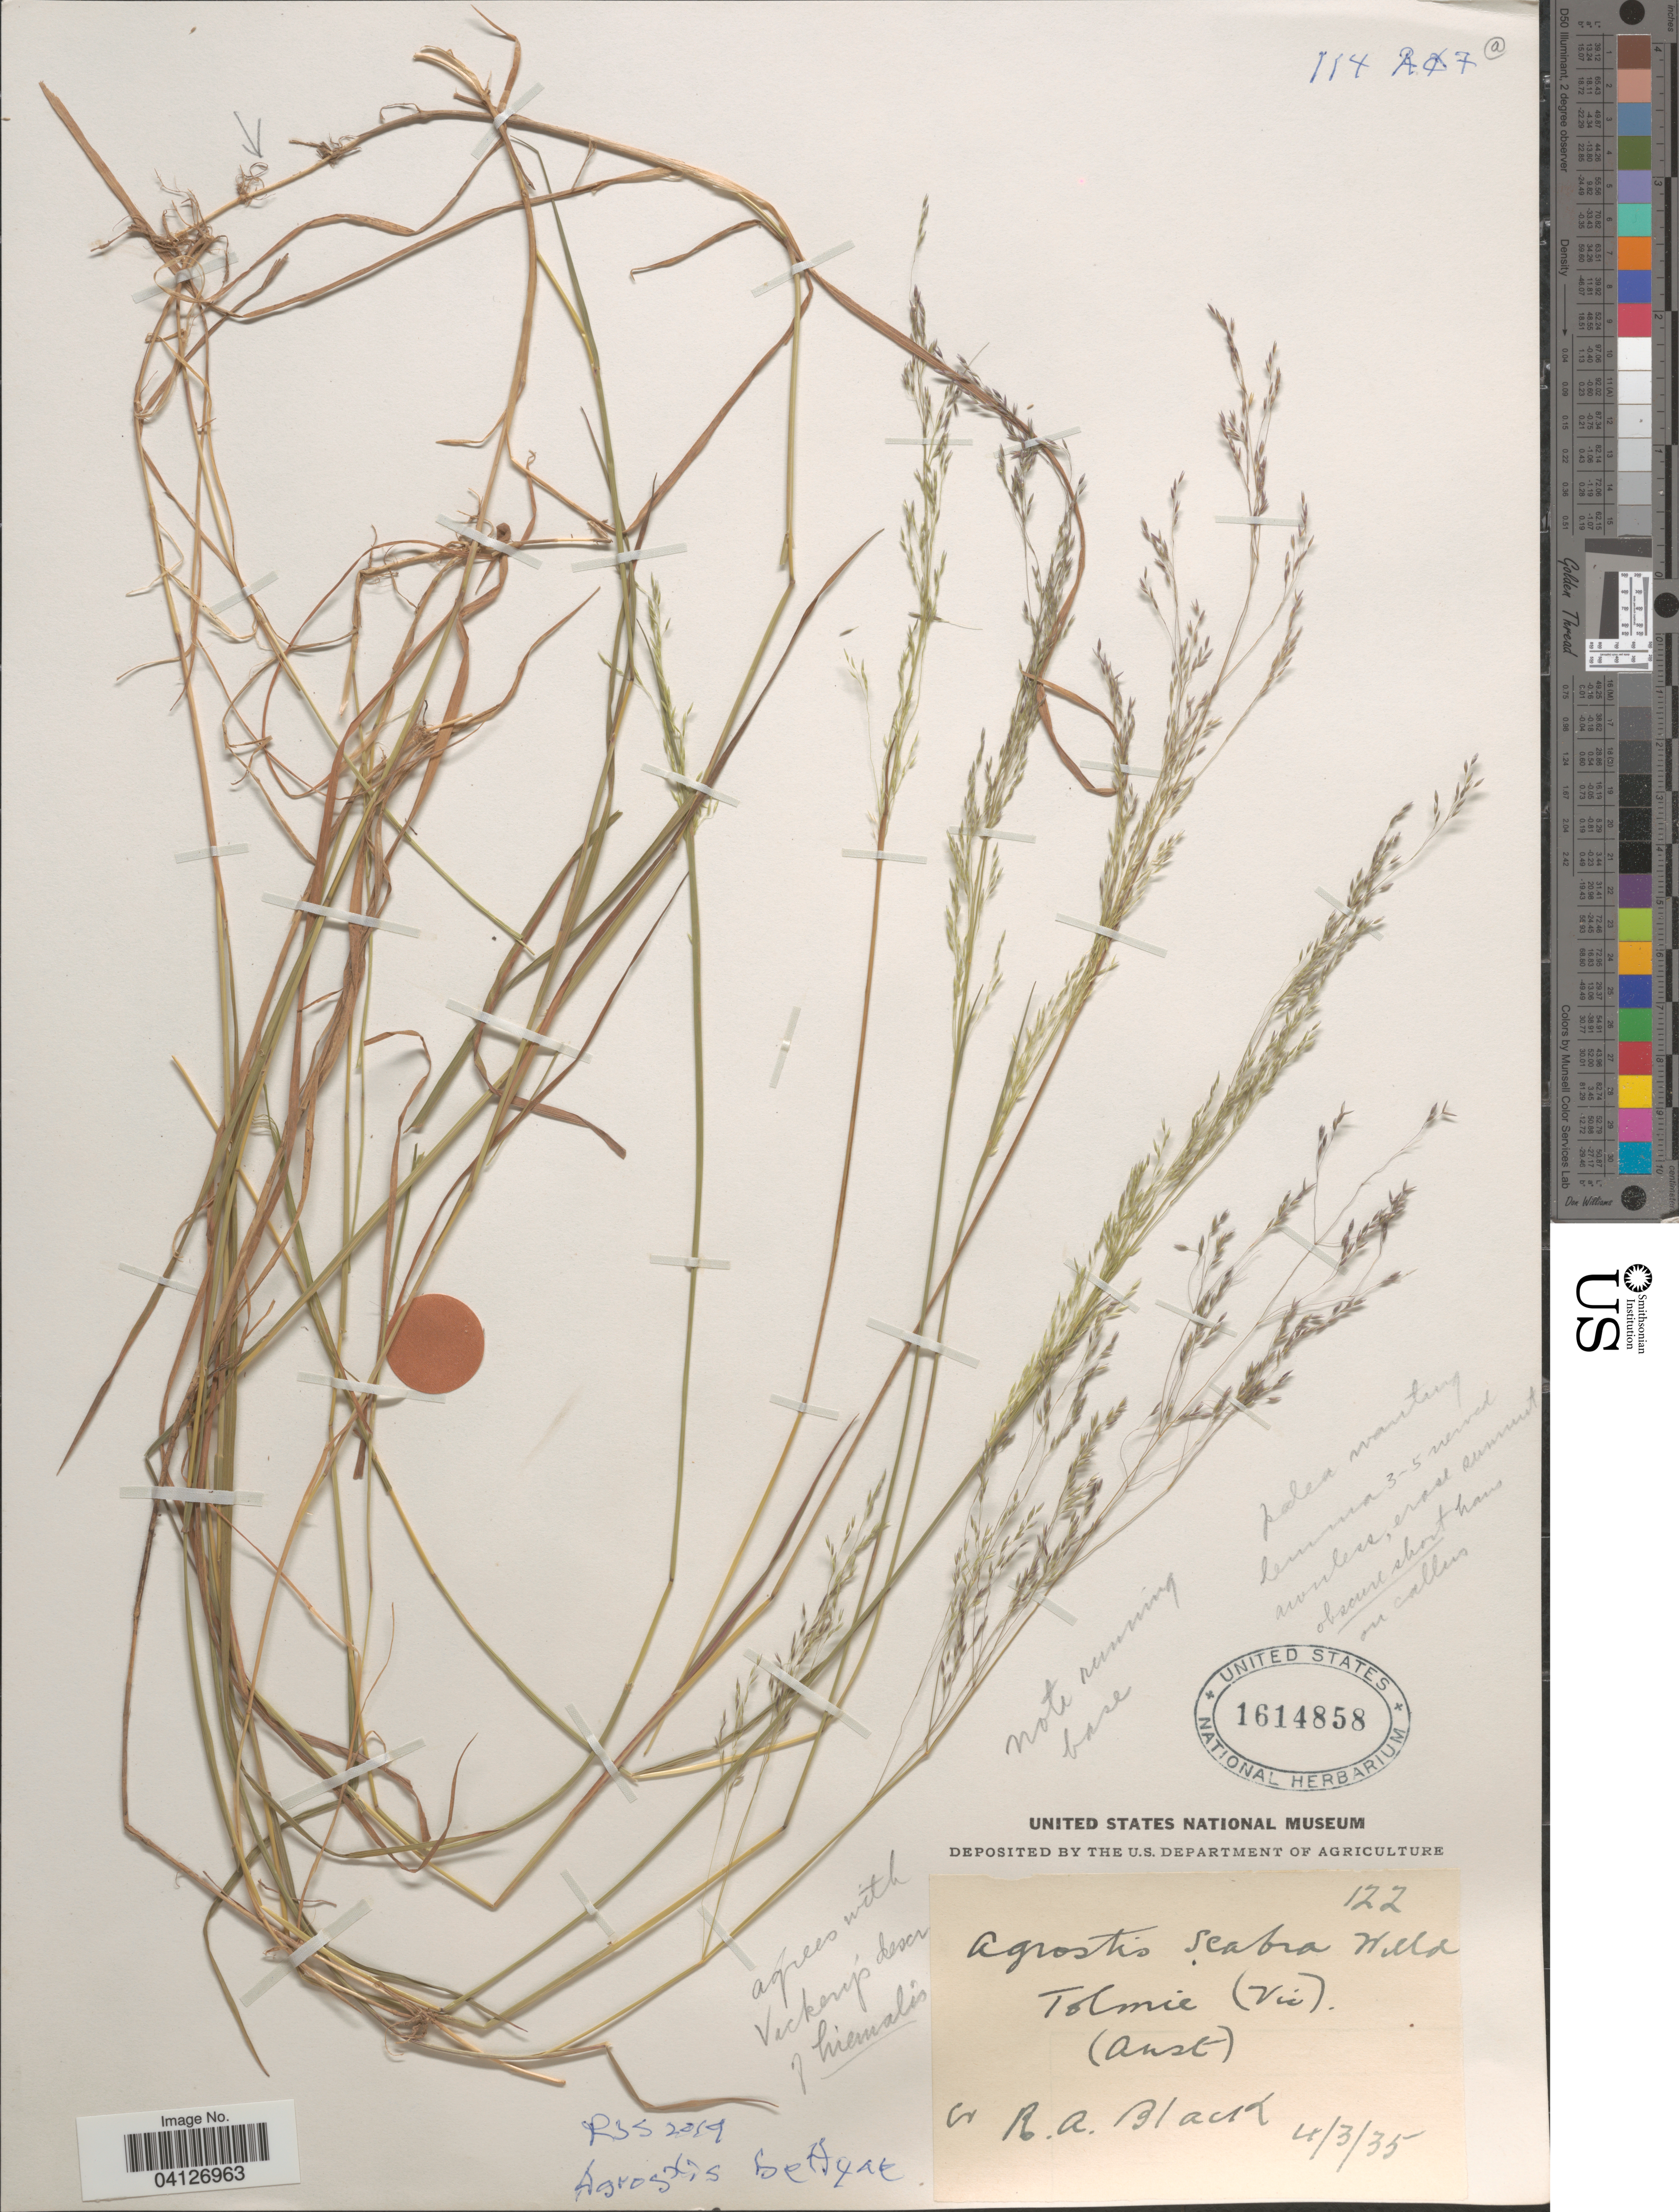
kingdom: Plantae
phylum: Tracheophyta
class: Liliopsida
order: Poales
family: Poaceae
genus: Agrostis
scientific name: Agrostis scabra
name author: Willd.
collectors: R. A. Black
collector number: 122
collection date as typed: Transcribed d/m/y: 4/3/35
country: Australia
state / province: Victoria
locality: Tolmie (Vic).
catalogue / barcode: US 1614858